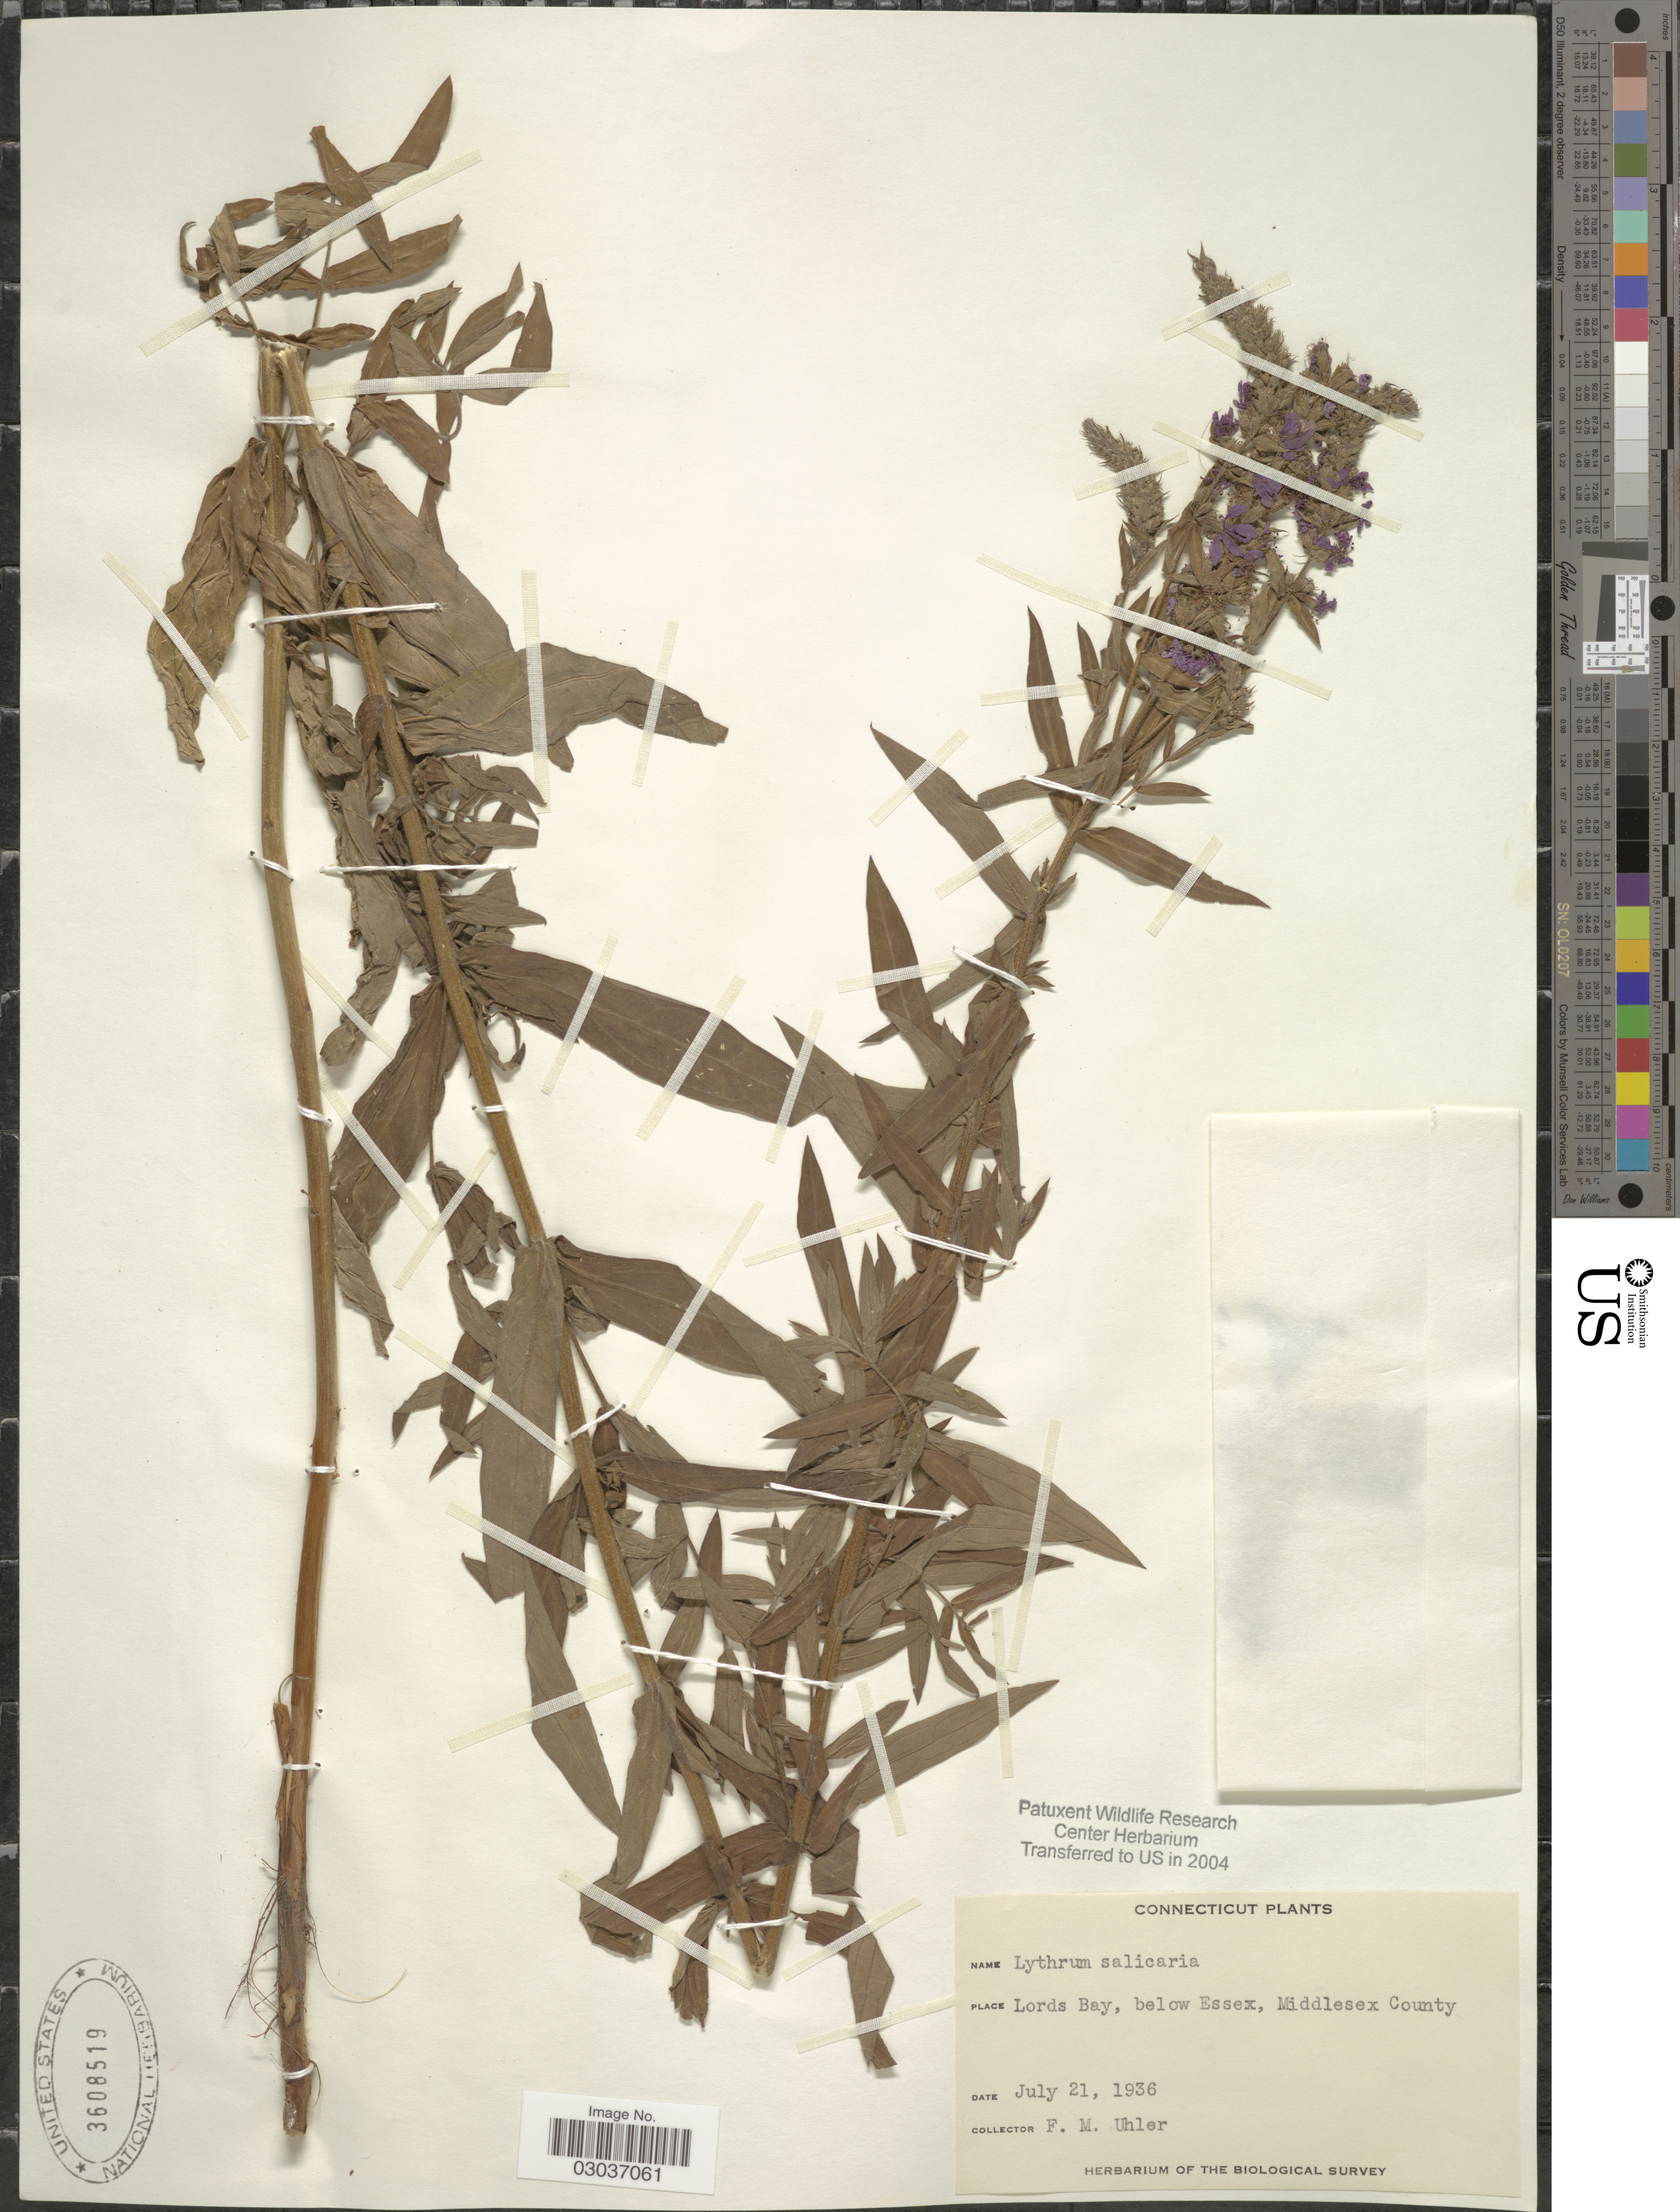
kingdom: Plantae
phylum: Tracheophyta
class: Magnoliopsida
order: Myrtales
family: Lythraceae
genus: Lythrum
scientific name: Lythrum salicaria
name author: L.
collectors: F. M. Uhler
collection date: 1936-07-21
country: United States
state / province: Connecticut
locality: Lords Bay, below Essex, Middlesex County.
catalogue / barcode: US 3608519